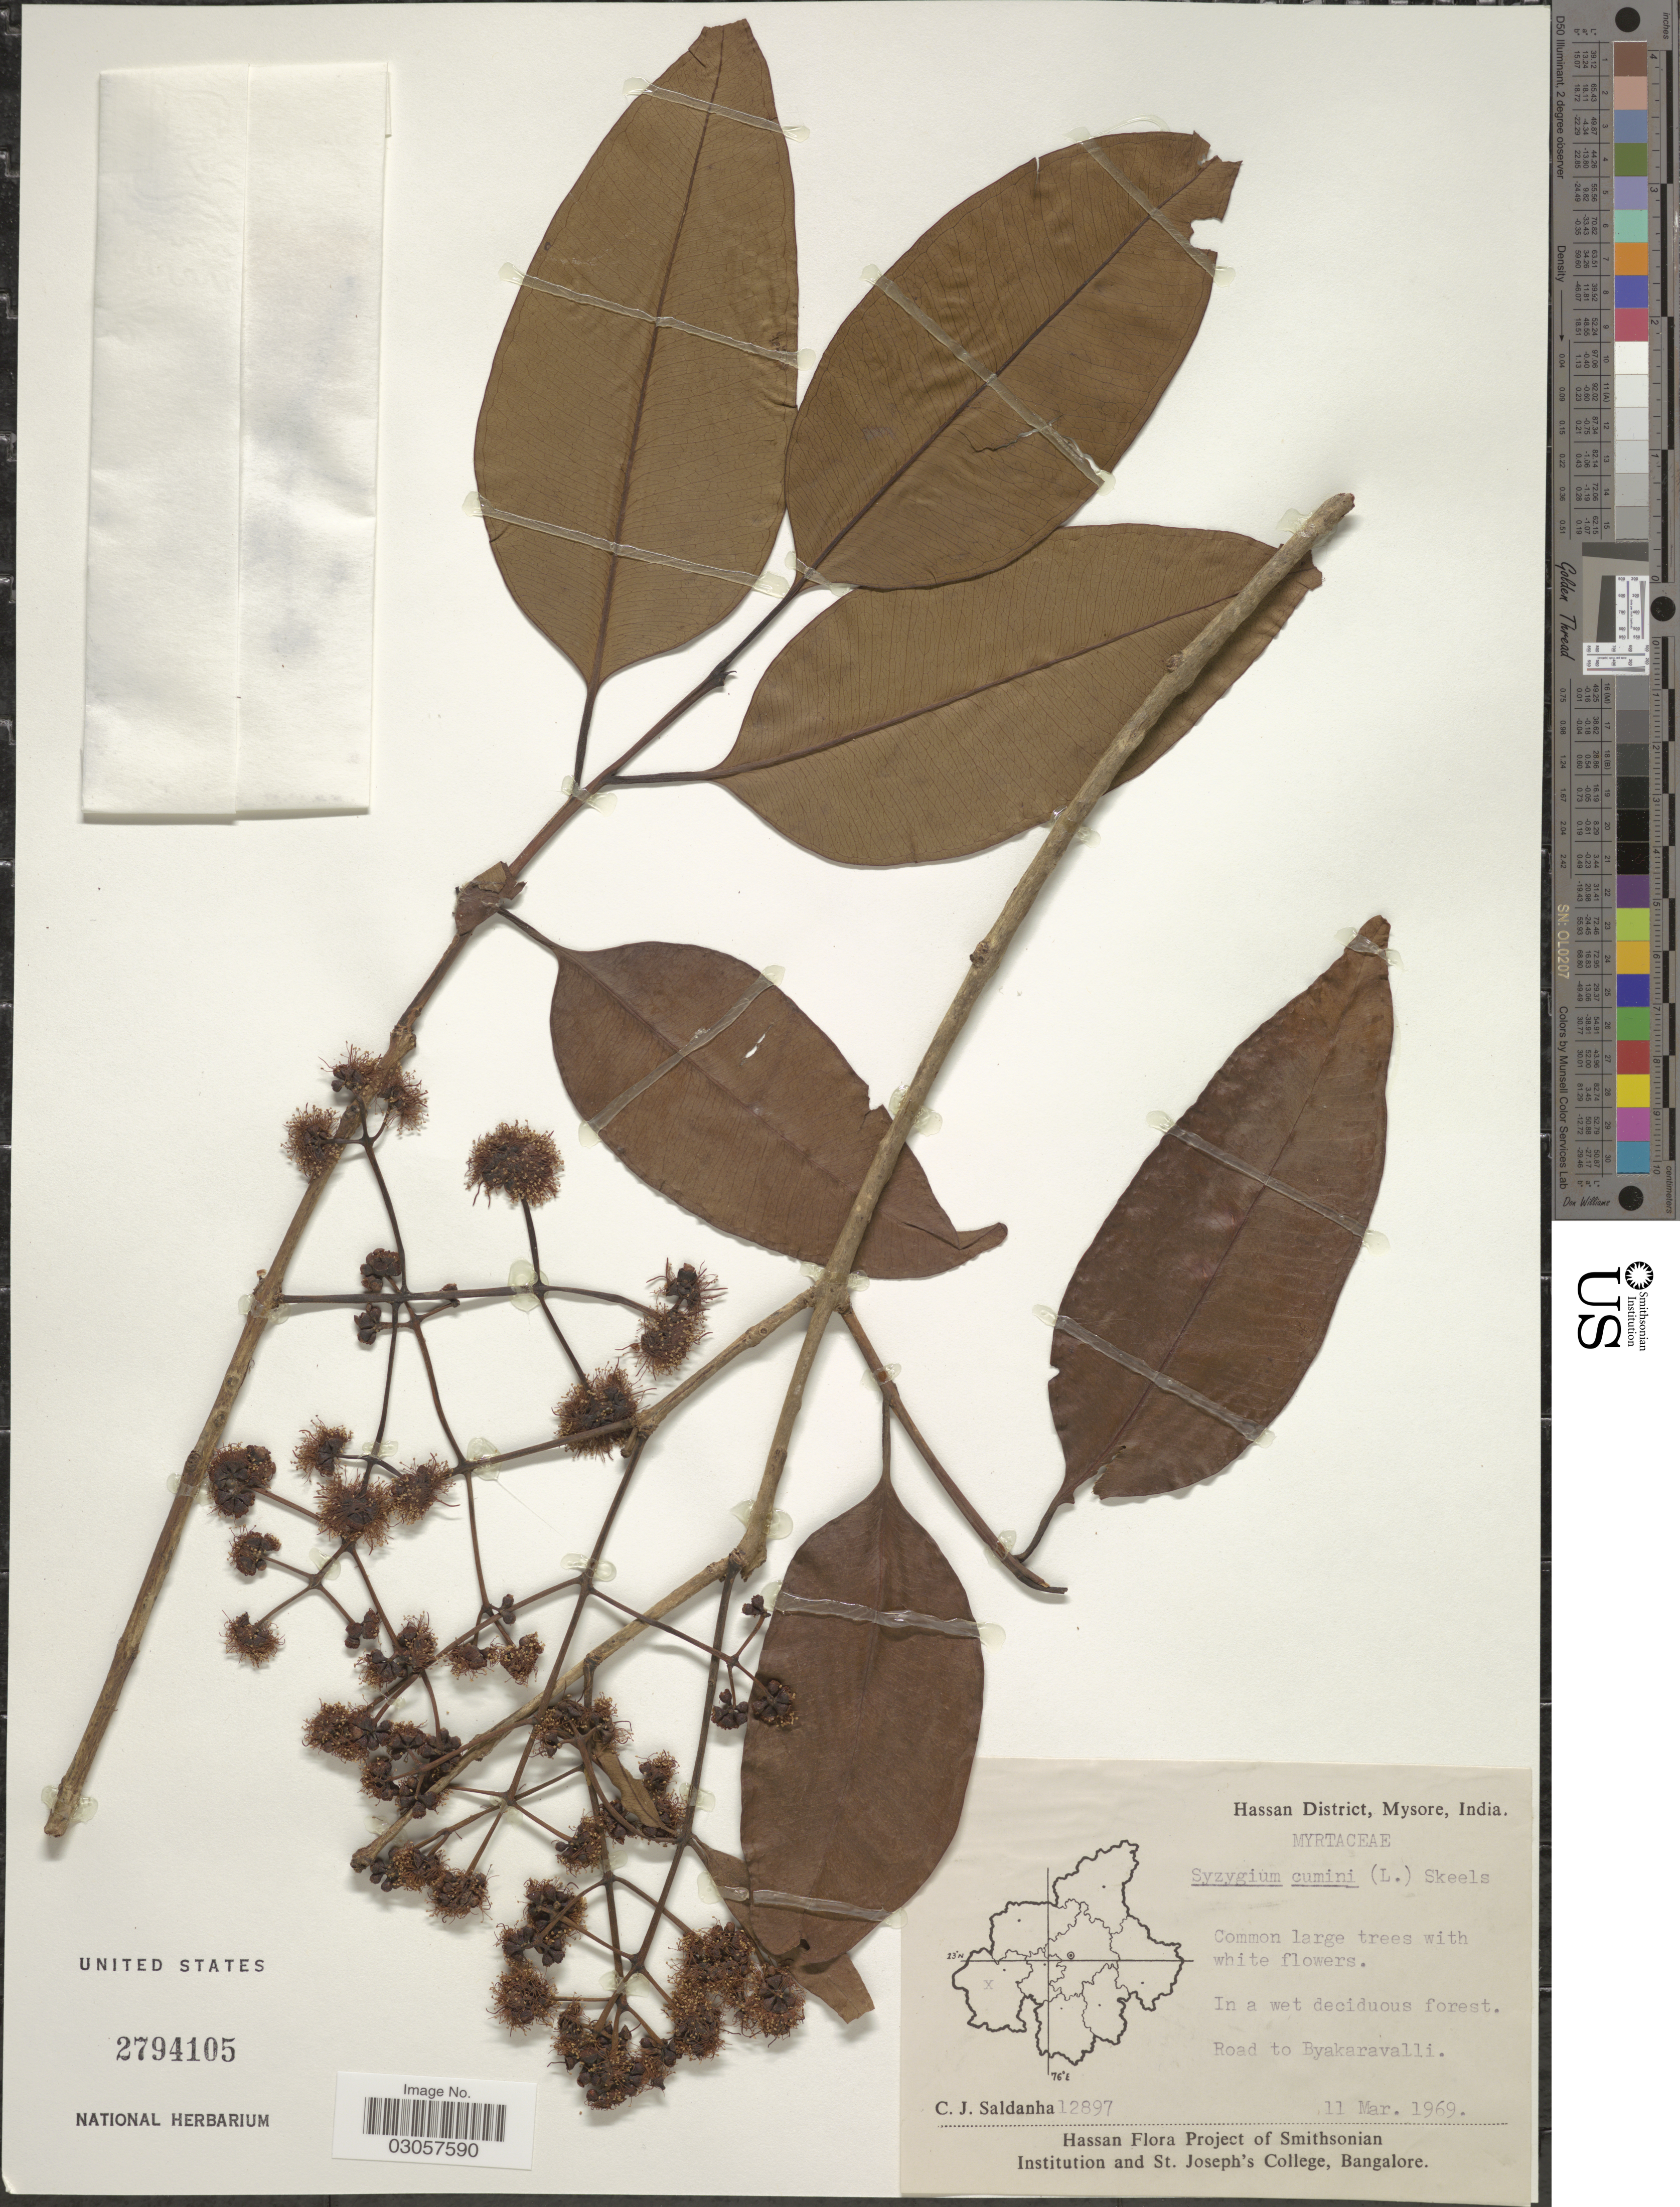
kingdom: Plantae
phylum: Tracheophyta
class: Magnoliopsida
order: Myrtales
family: Myrtaceae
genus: Syzygium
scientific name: Syzygium cumini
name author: (L.) Skeels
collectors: C. J. Saldanha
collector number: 12897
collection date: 1969-03-11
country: India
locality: Hassan District, Mysore. Road to Byakaravalli.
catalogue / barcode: US 2794105